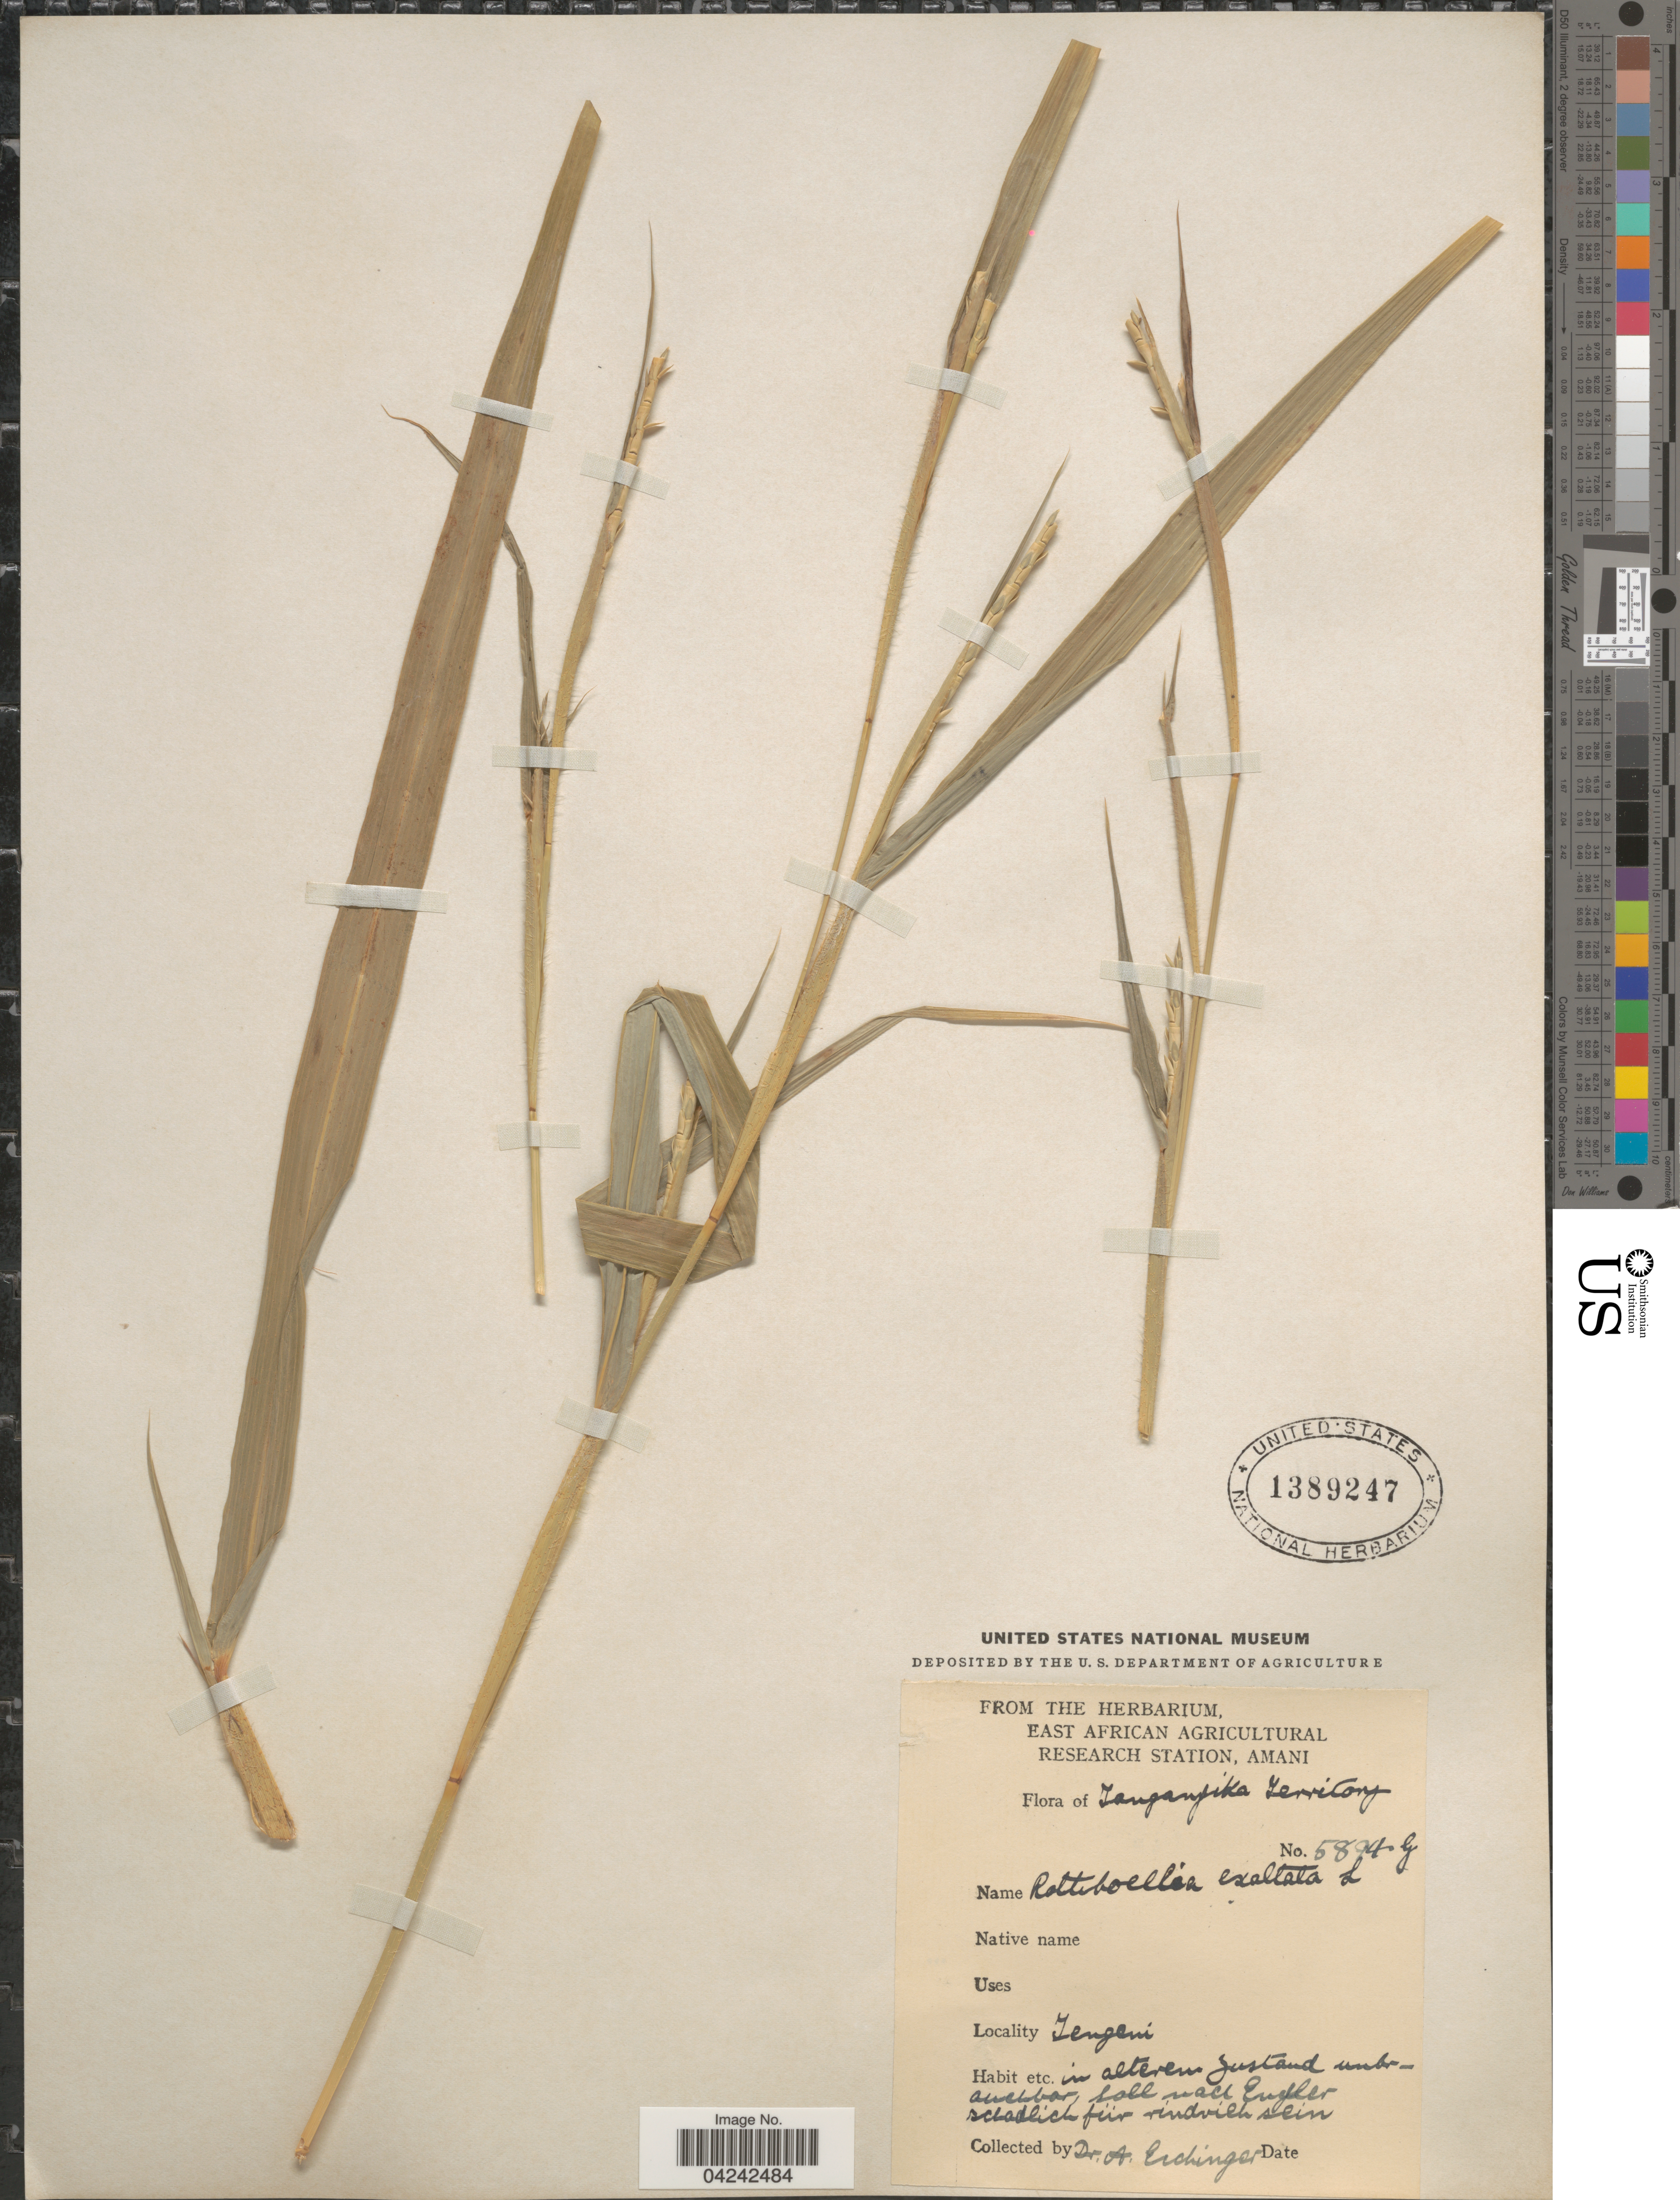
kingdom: Plantae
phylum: Tracheophyta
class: Liliopsida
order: Poales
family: Poaceae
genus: Rottboellia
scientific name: Rottboellia cochinchinensis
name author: (Lour.) Clayton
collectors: A. Eichinger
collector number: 5894g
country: Tanzania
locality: Tanganyika Territory. Tengeni.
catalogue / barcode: US 1389247